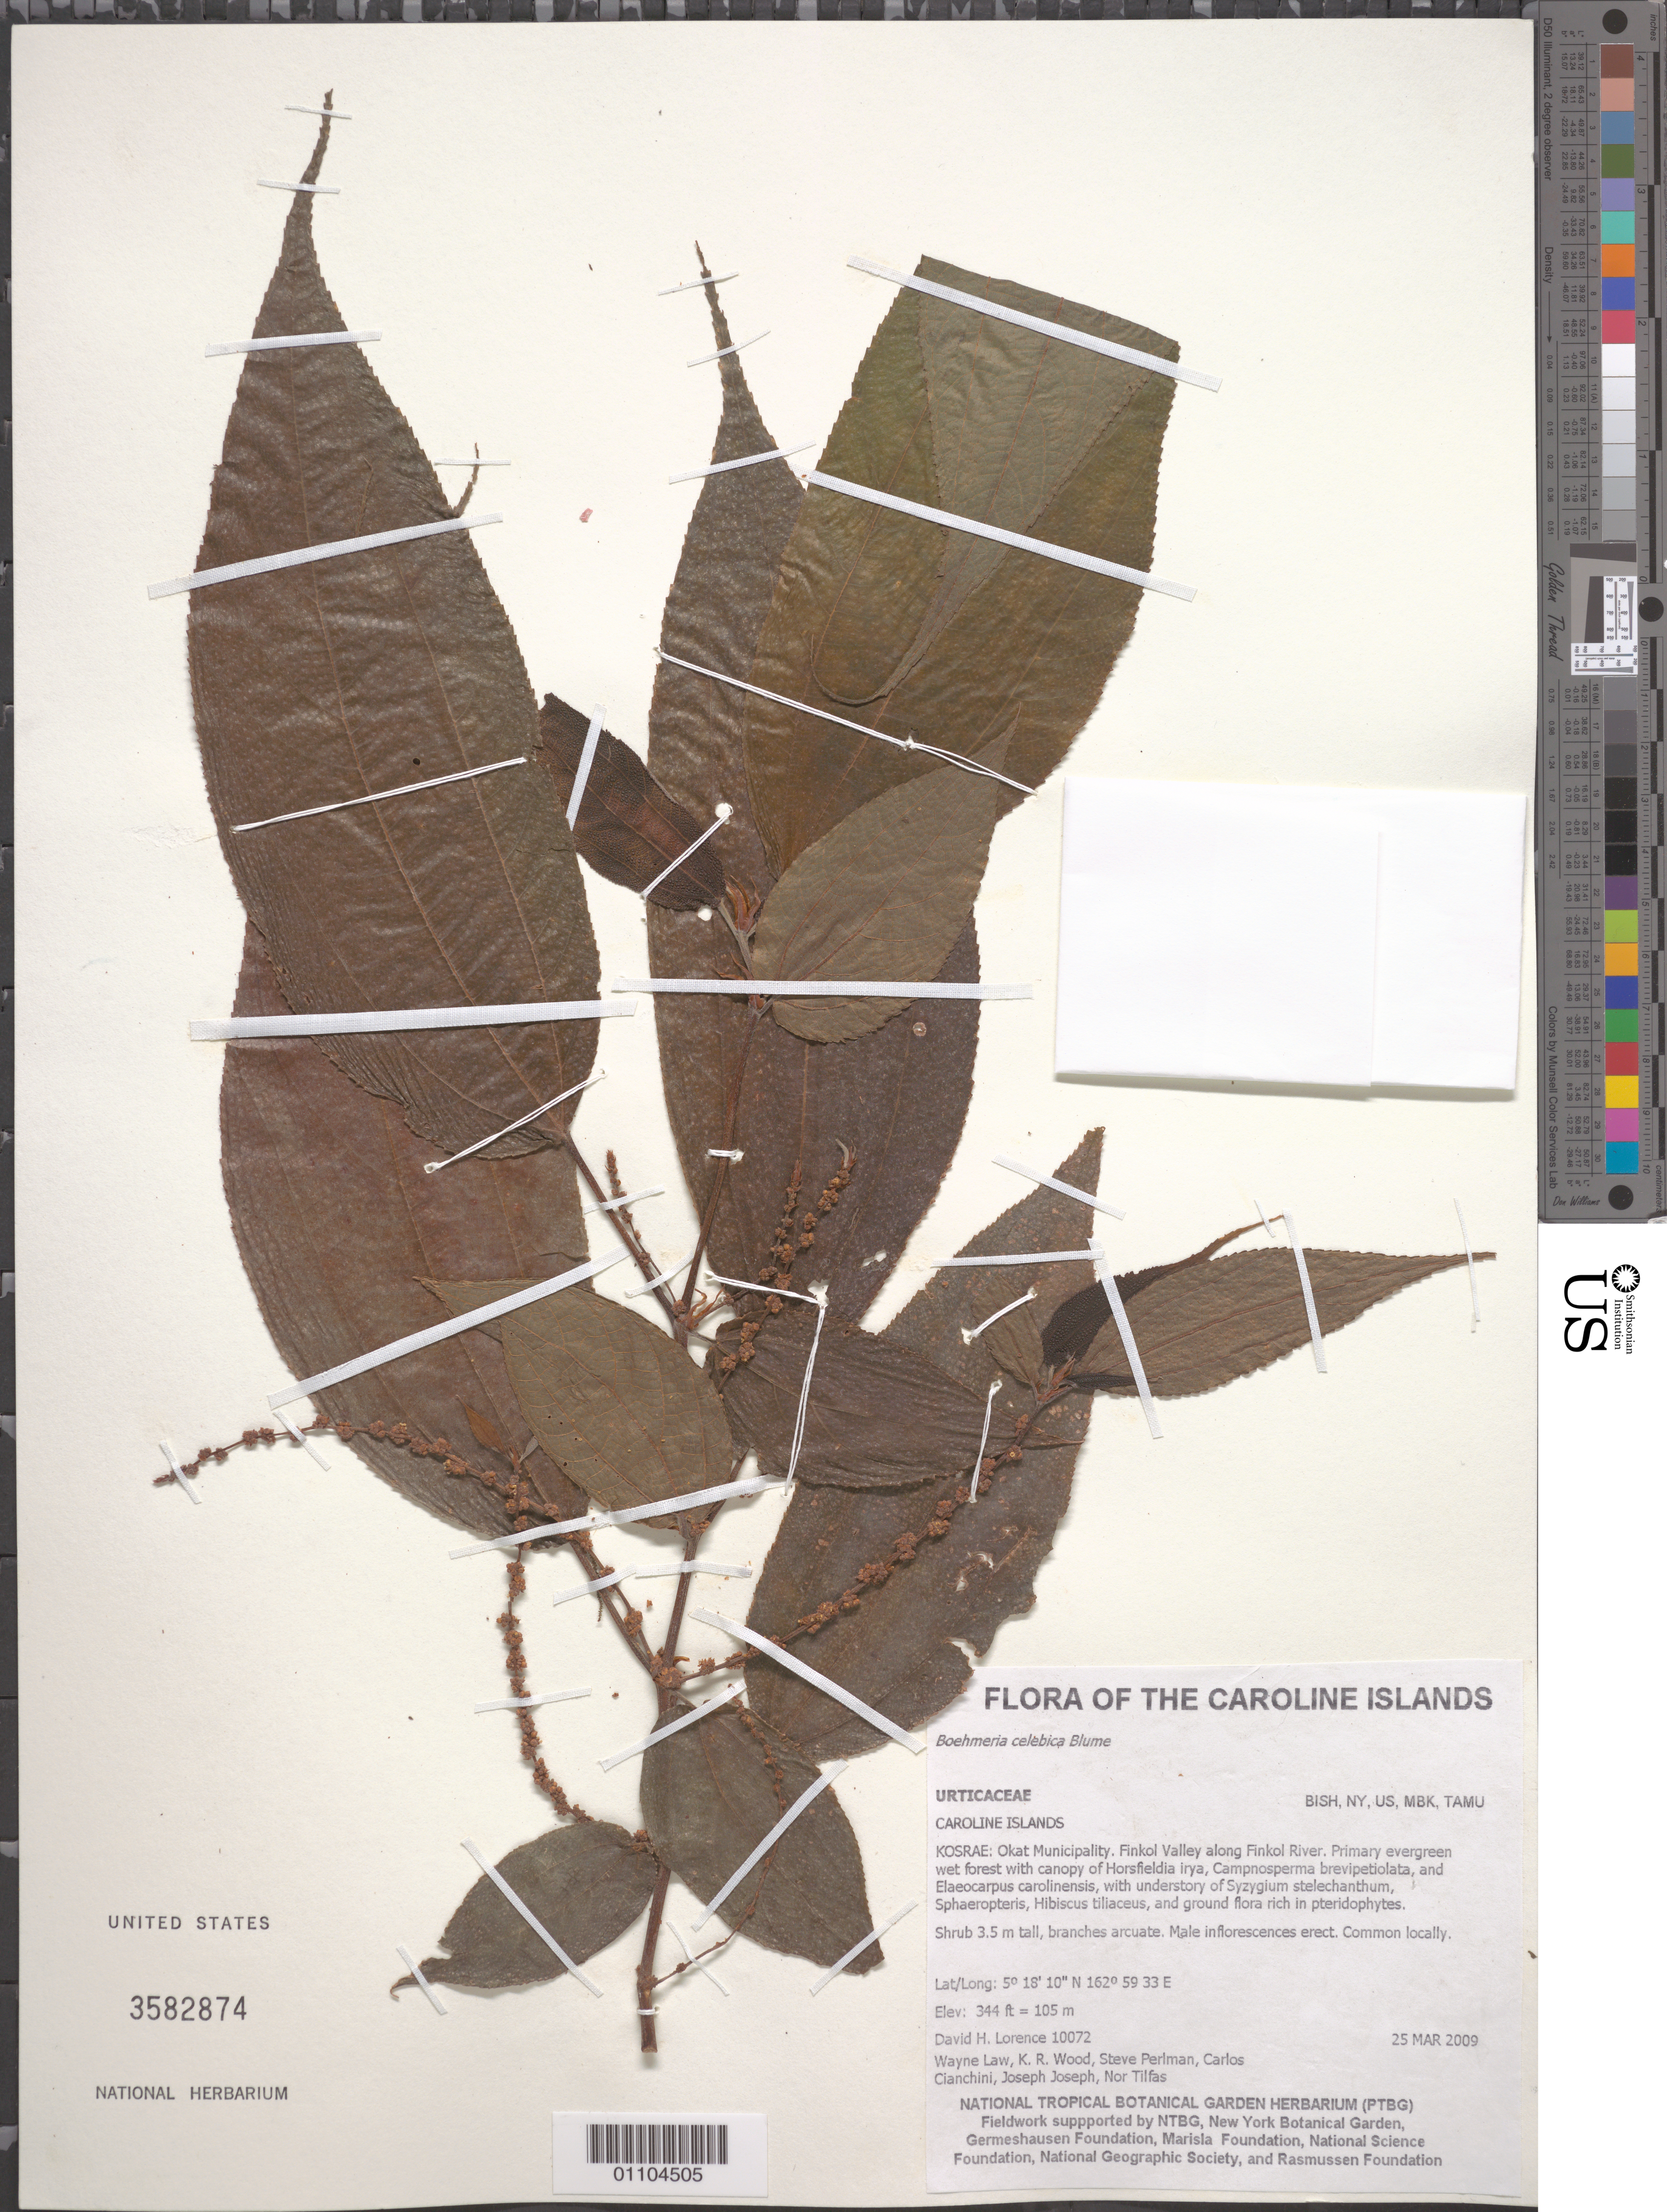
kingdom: Plantae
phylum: Tracheophyta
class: Magnoliopsida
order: Rosales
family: Urticaceae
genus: Boehmeria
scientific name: Boehmeria celebica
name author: Blume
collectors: D. Lorence, K. R. Wood, S. P. Perlman, C. Cianchini, Joseph, J. & N. Tilfas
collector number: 10073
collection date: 2009-03-25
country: Micronesia, Federated States of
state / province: Kosrae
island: Kosrae [Kusaie]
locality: Finkol Valley along Finkol River, Okat Muncipality, Kosrae.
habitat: Primary evergreen wet forest with canopy. Common locally.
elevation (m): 105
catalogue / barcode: US 3582874